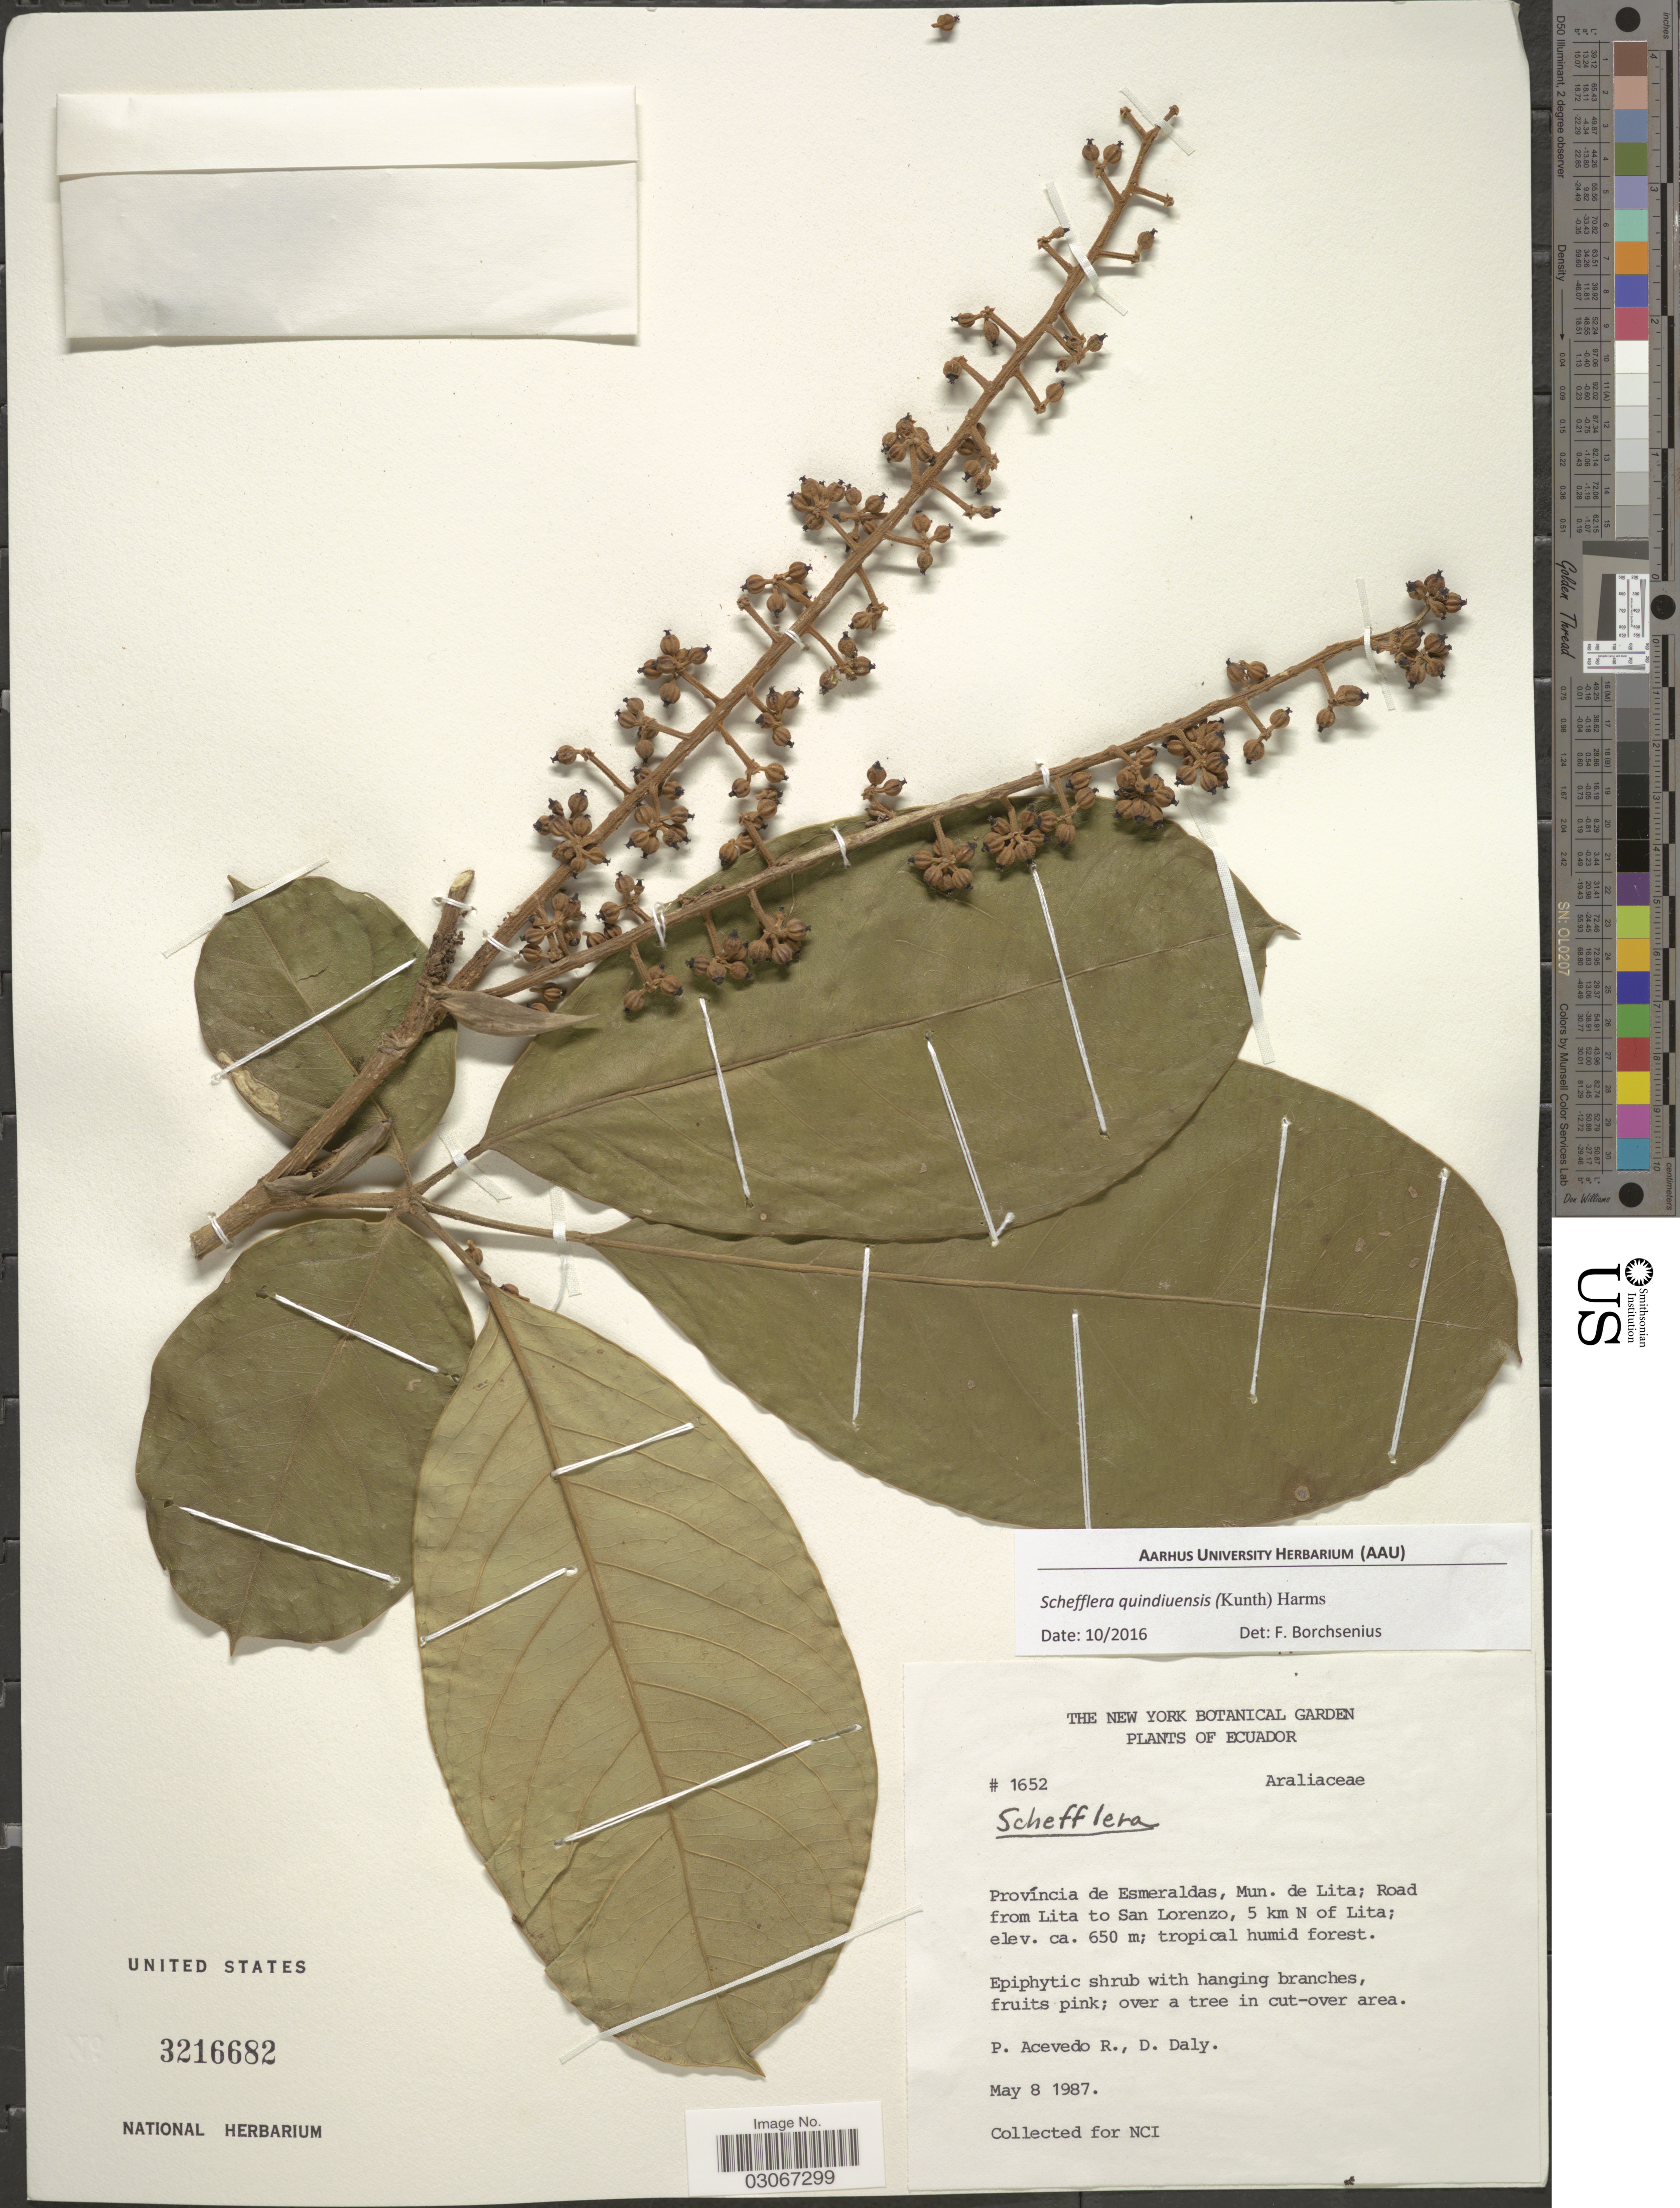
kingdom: Plantae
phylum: Tracheophyta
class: Magnoliopsida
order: Apiales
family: Araliaceae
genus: Schefflera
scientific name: Schefflera quinduensis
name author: (Kunth) Harms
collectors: P. Acevedo R. & D. C. Daly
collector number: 1652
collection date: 1987-05-08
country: Ecuador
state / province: Esmeraldas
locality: Província de Esmeraldas, Mun. de Lita; Road from Lita to San Lorenzo, 5 km N of Lita.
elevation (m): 650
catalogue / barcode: US 3216682